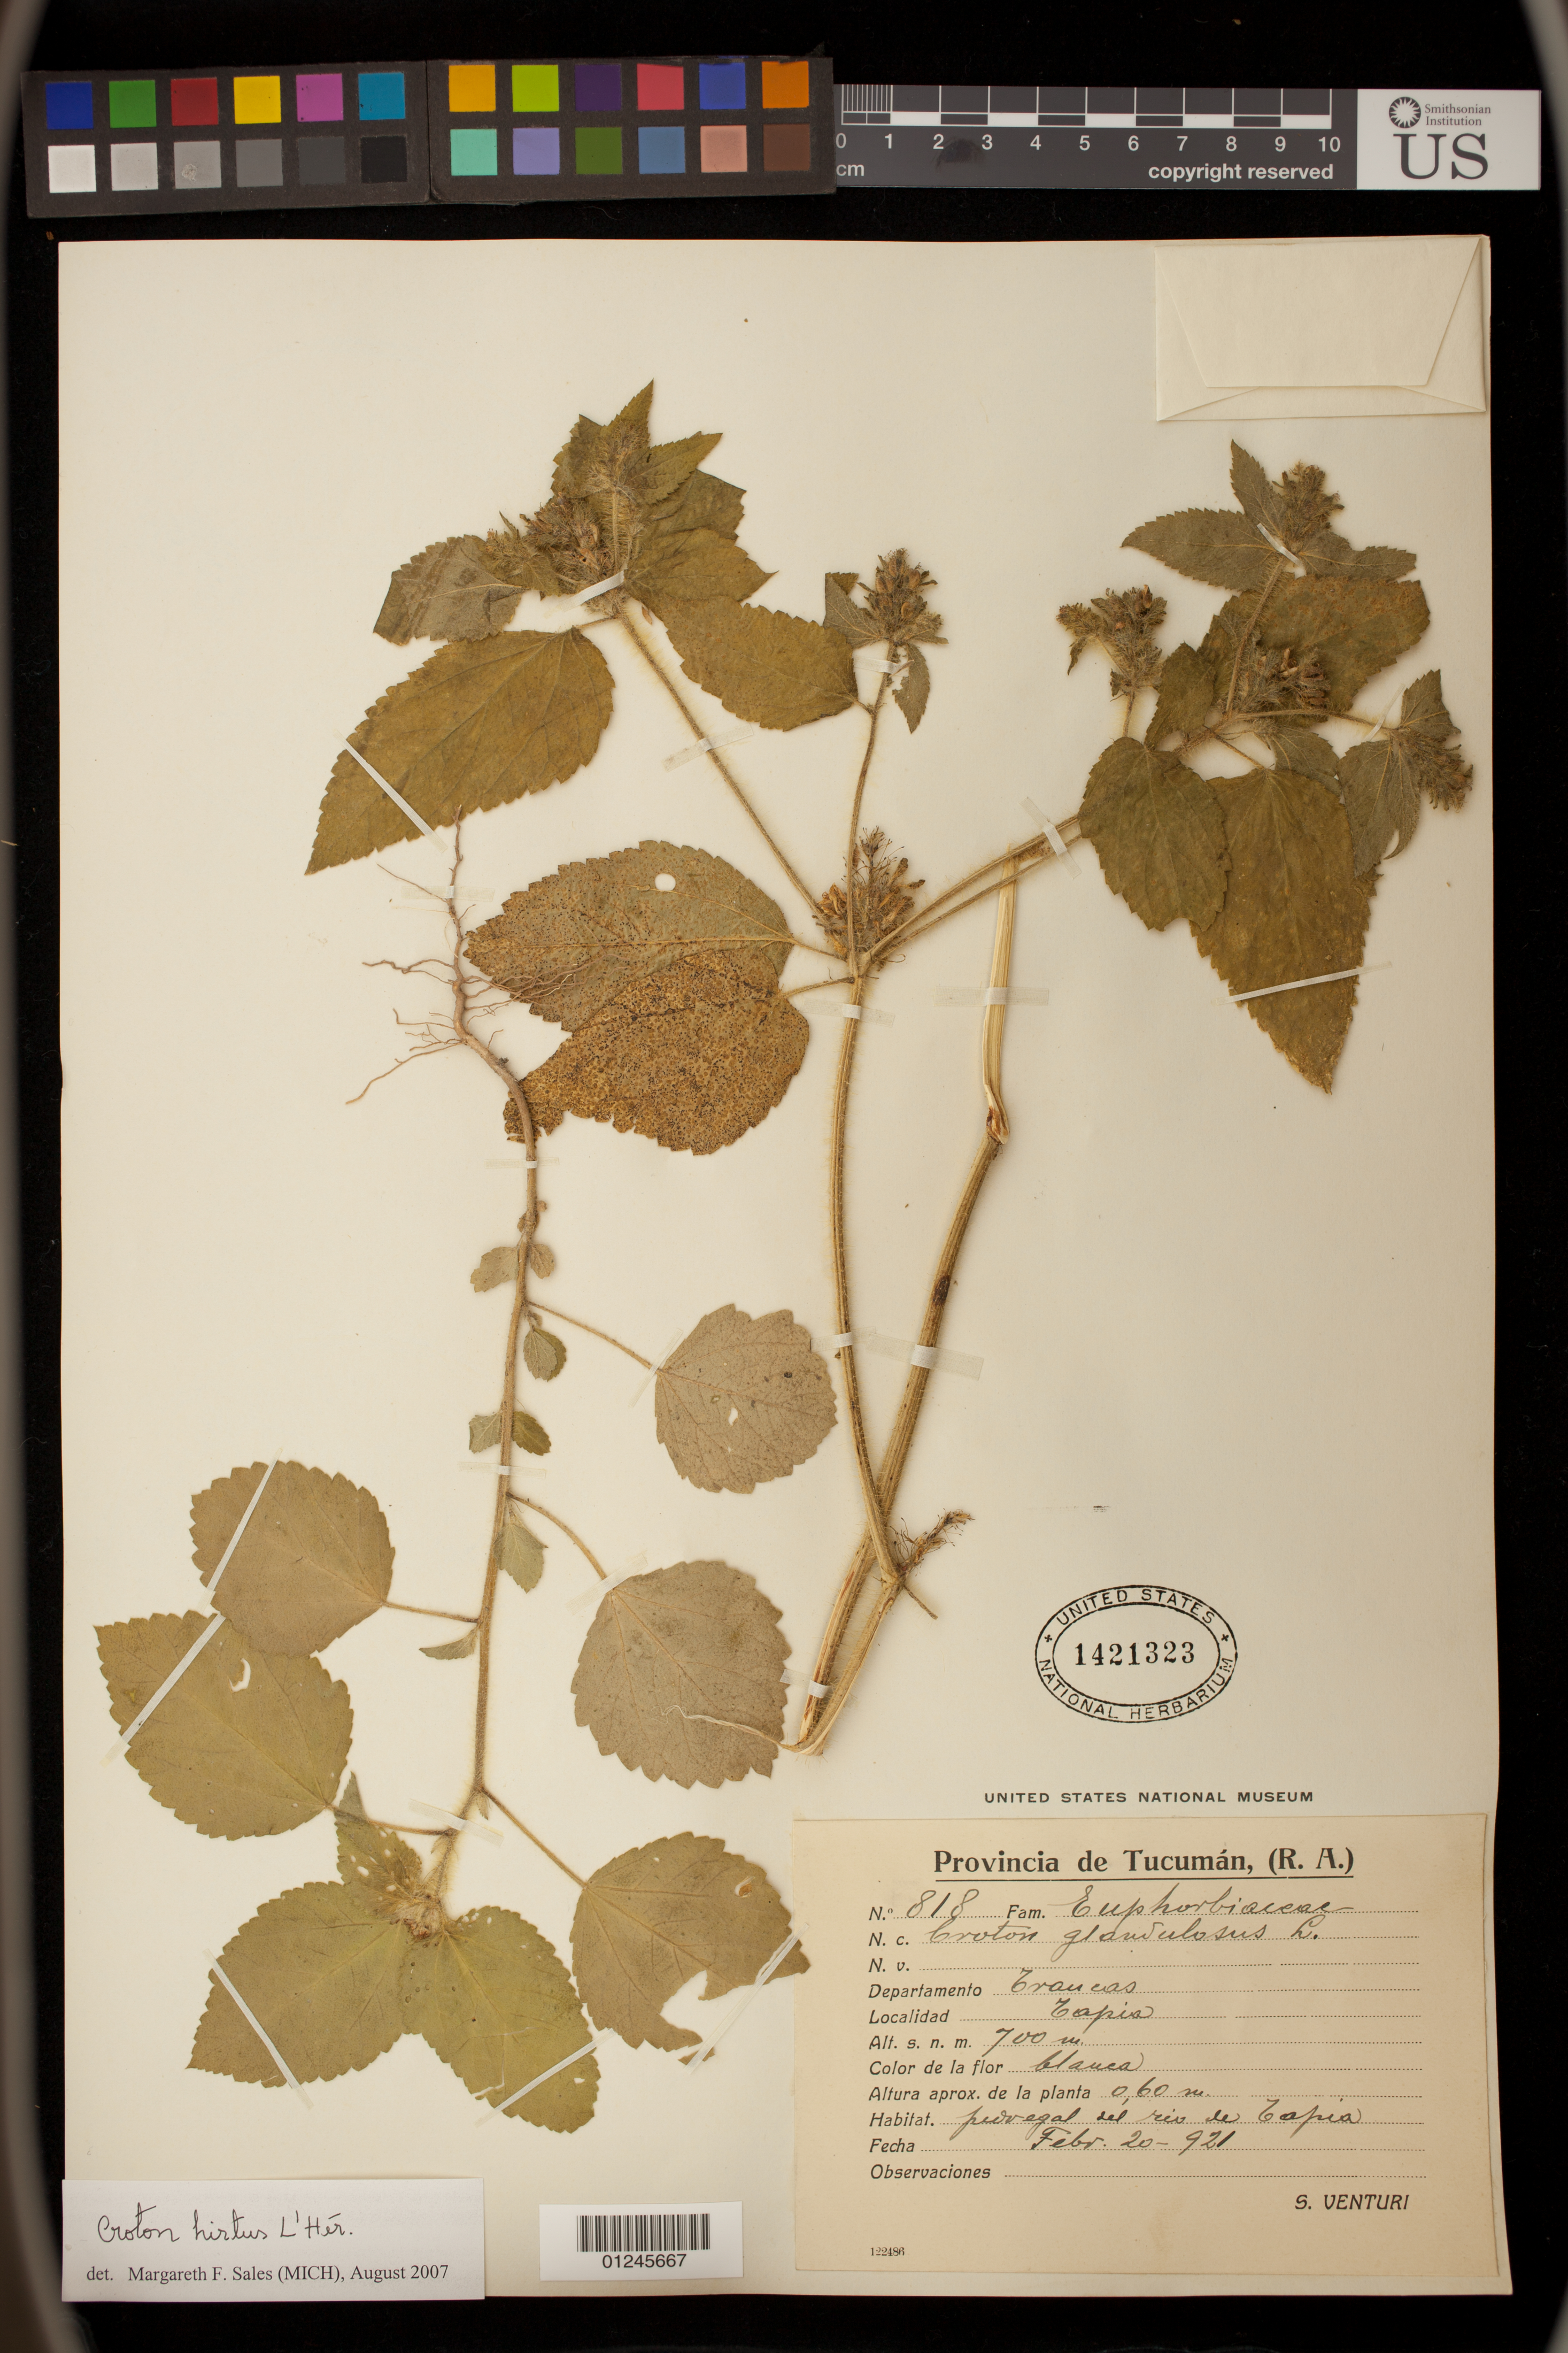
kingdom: Plantae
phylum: Tracheophyta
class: Magnoliopsida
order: Malpighiales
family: Euphorbiaceae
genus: Croton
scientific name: Croton hirtus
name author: L'Hér.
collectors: S. Venturi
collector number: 818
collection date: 1921-02-20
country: Argentina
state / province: Tucumán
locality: Trancas.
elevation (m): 700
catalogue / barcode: US 1421323